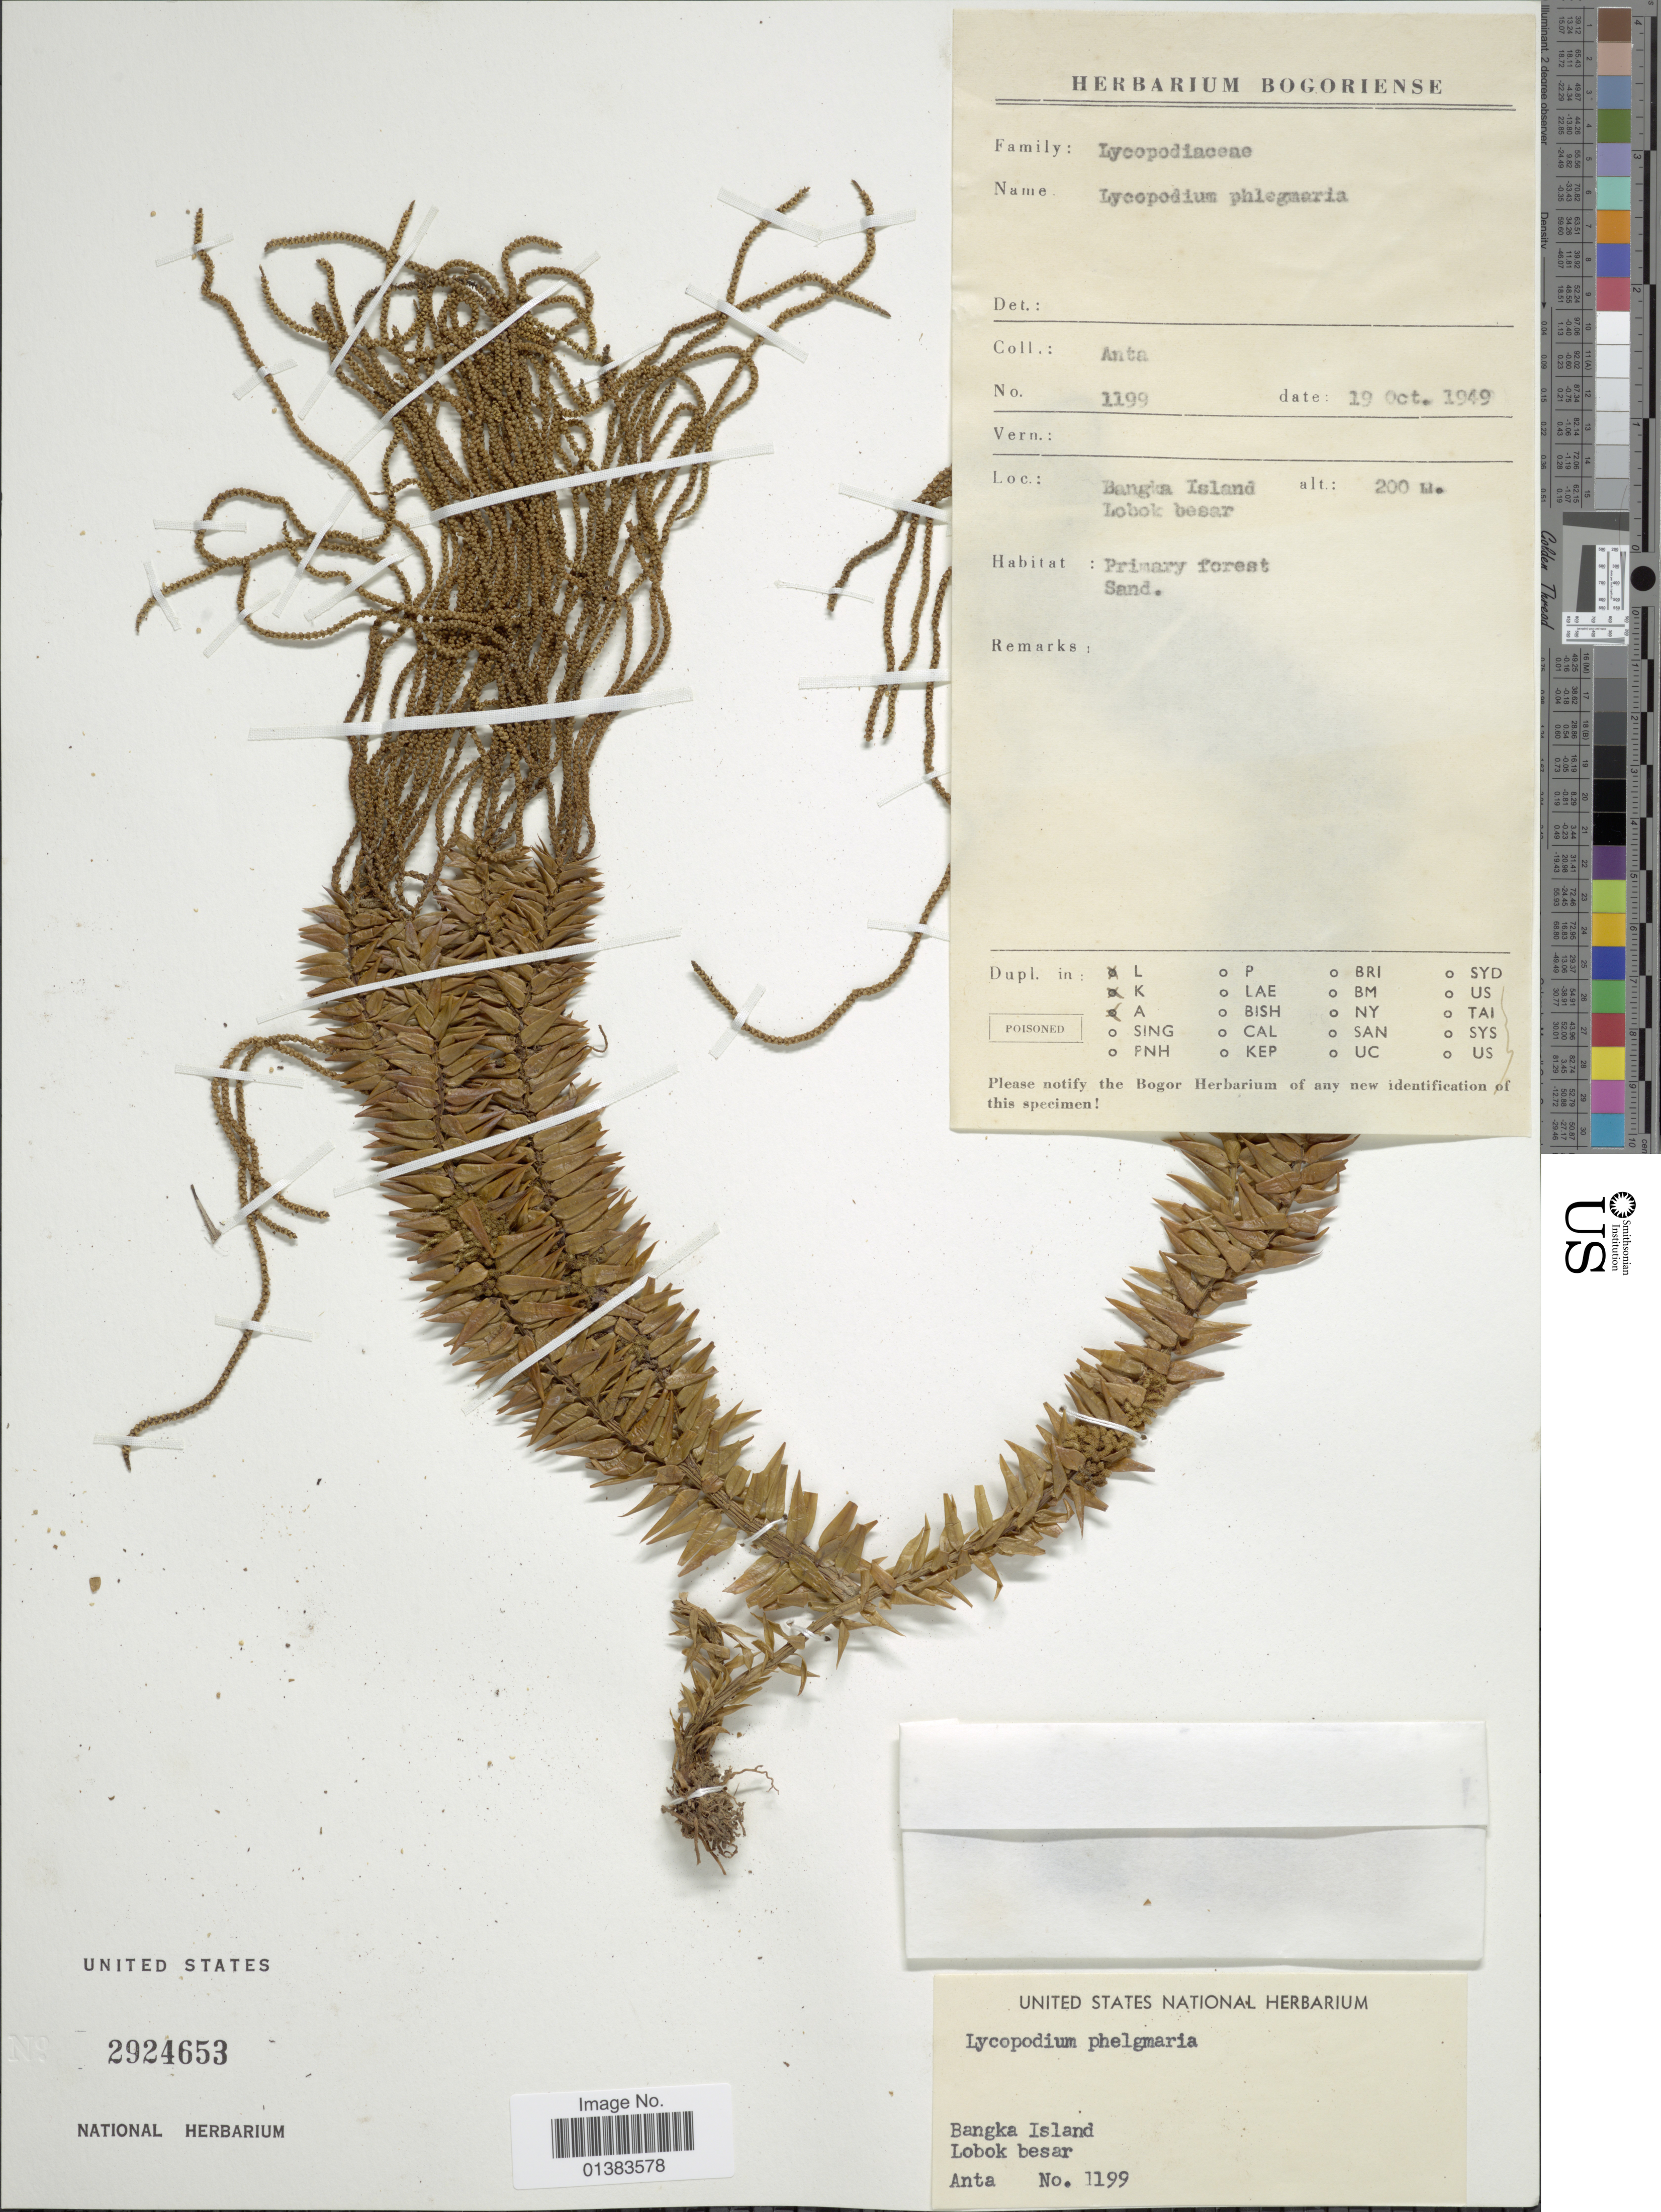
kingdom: Plantae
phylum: Tracheophyta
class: Lycopodiopsida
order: Lycopodiales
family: Lycopodiaceae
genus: Phlegmariurus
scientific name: Phlegmariurus mirabilis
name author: (Willd.) A. R. Field & Testo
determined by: Field, A. R.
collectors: Anta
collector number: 1199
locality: Bangka Island, Lobok besar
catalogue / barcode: US 2924653